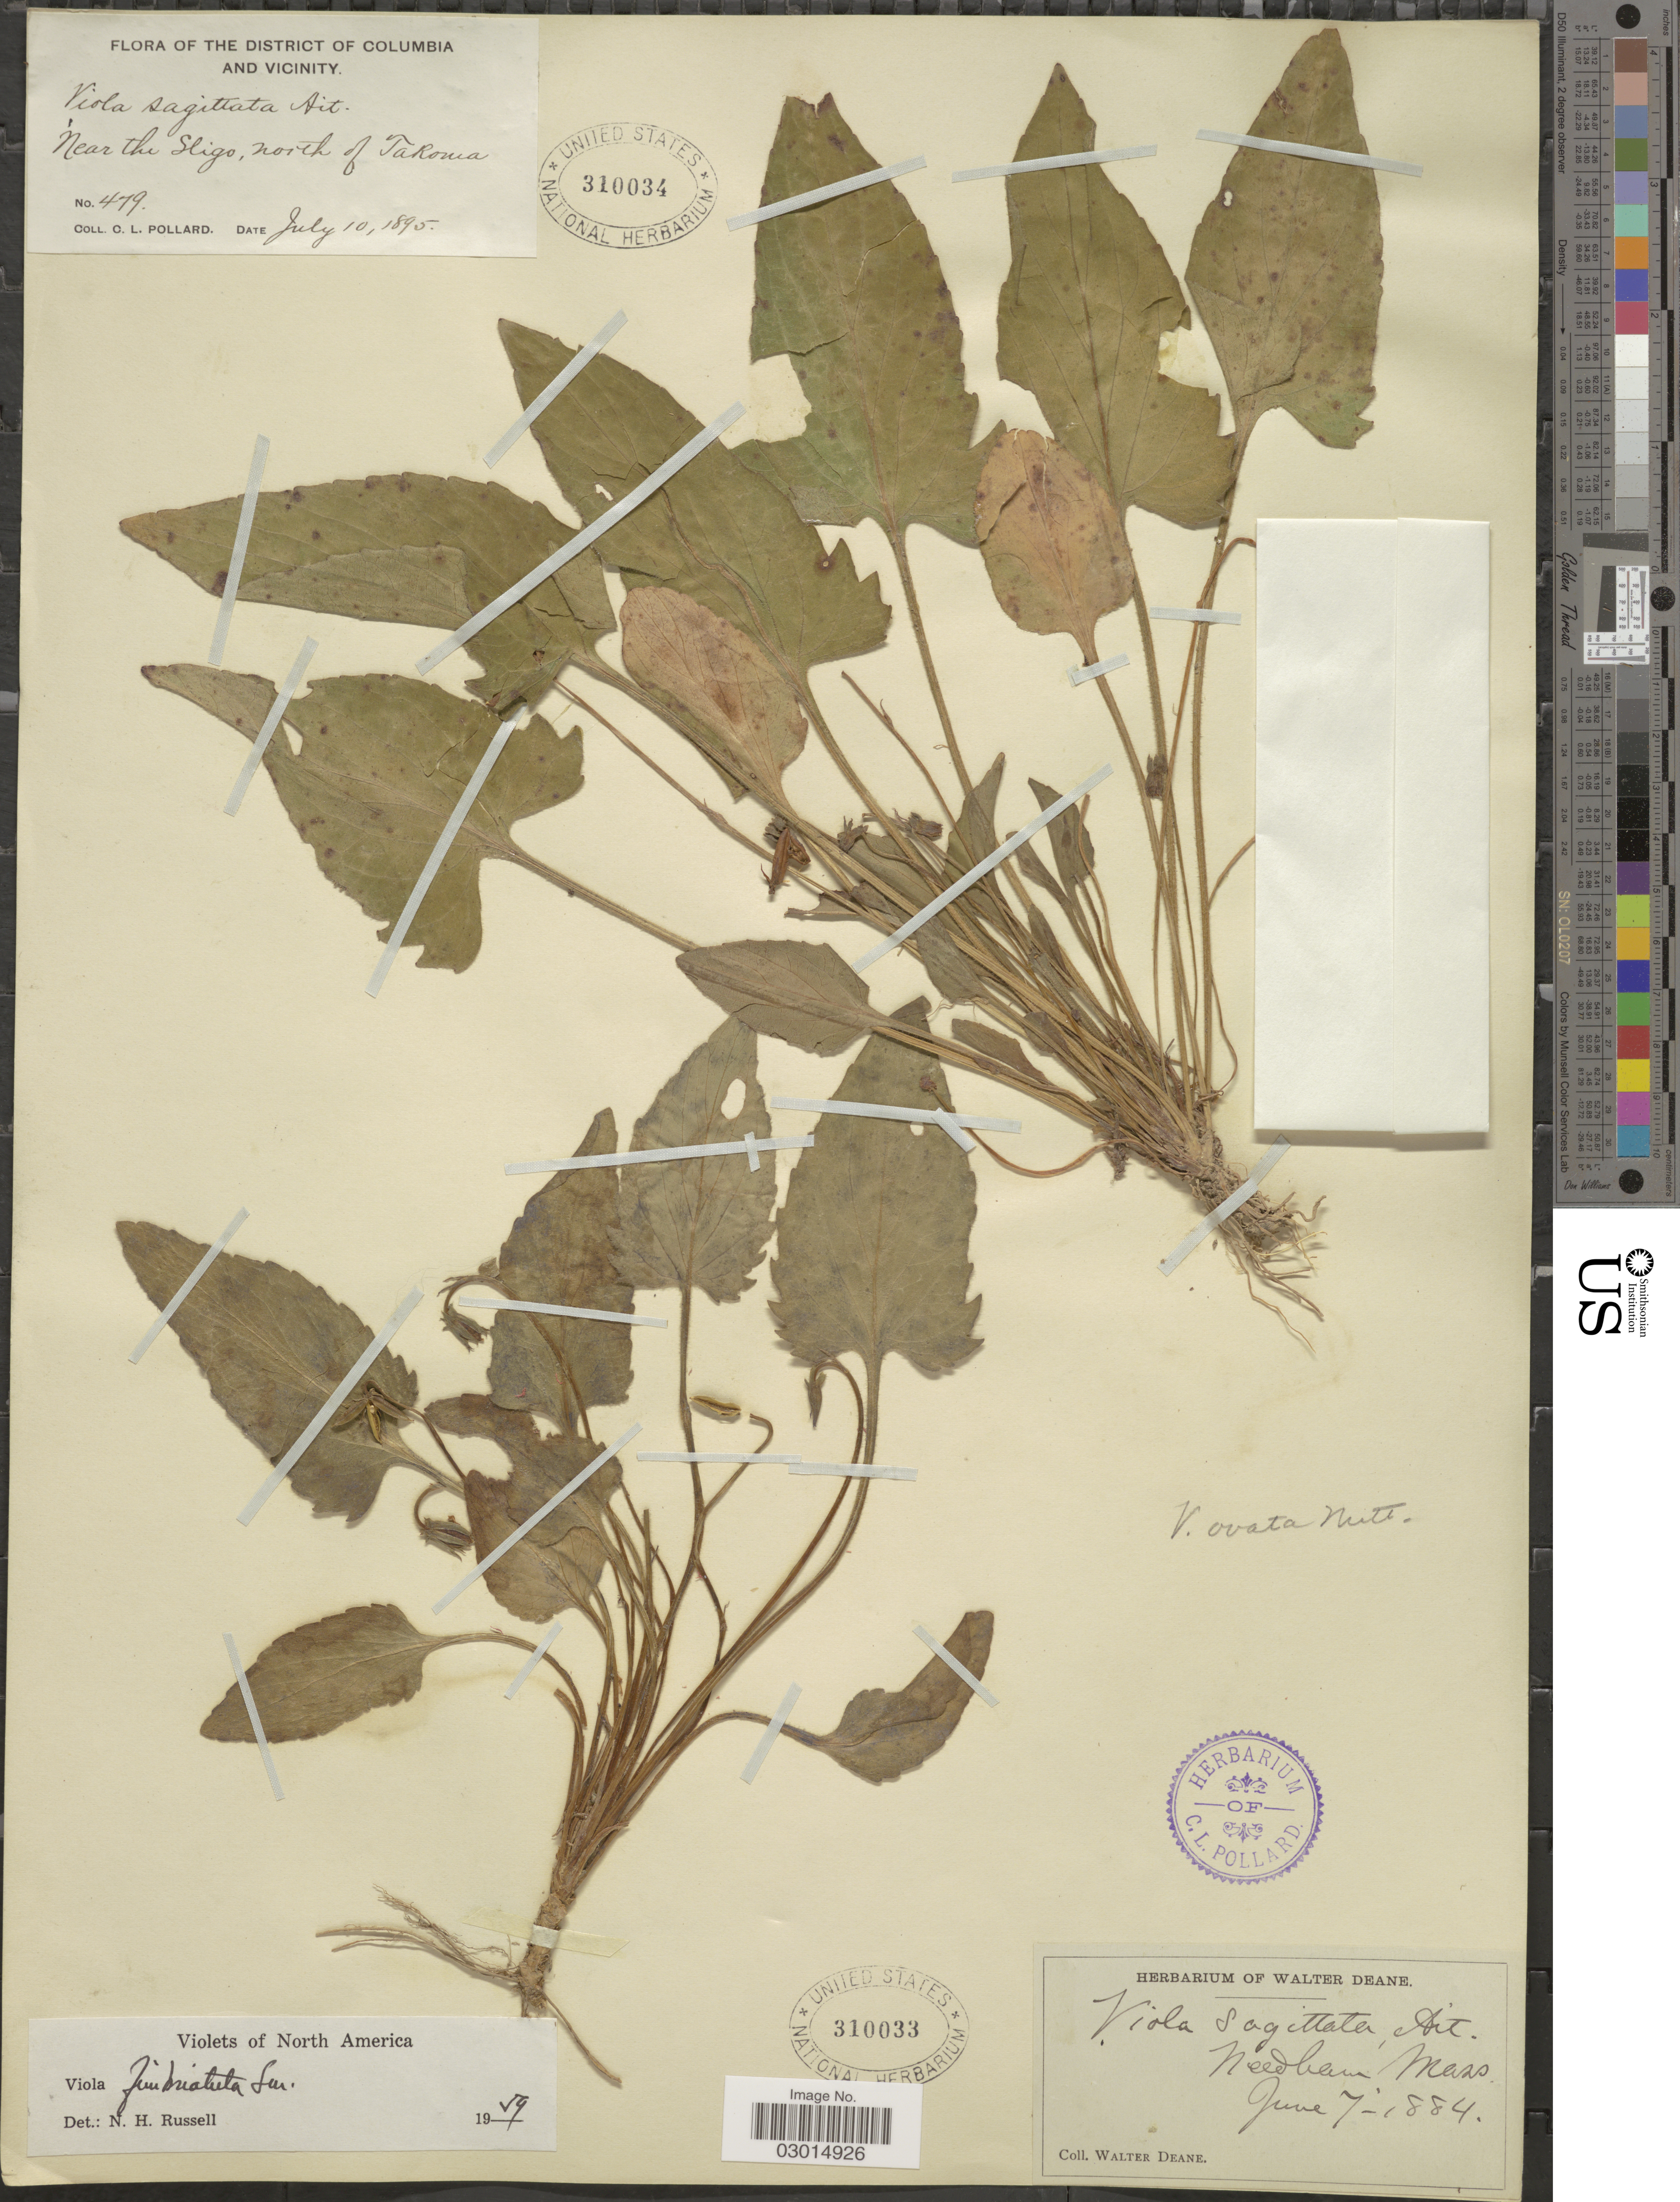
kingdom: Plantae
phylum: Tracheophyta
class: Magnoliopsida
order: Malpighiales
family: Violaceae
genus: Viola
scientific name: Viola fimbriatula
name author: Small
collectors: C. L. Pollard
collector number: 479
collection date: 1895-07-10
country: United States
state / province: District of Columbia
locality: District of Columbia and vicinity. Near the Sligo, north of Takoma.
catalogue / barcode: US 310034